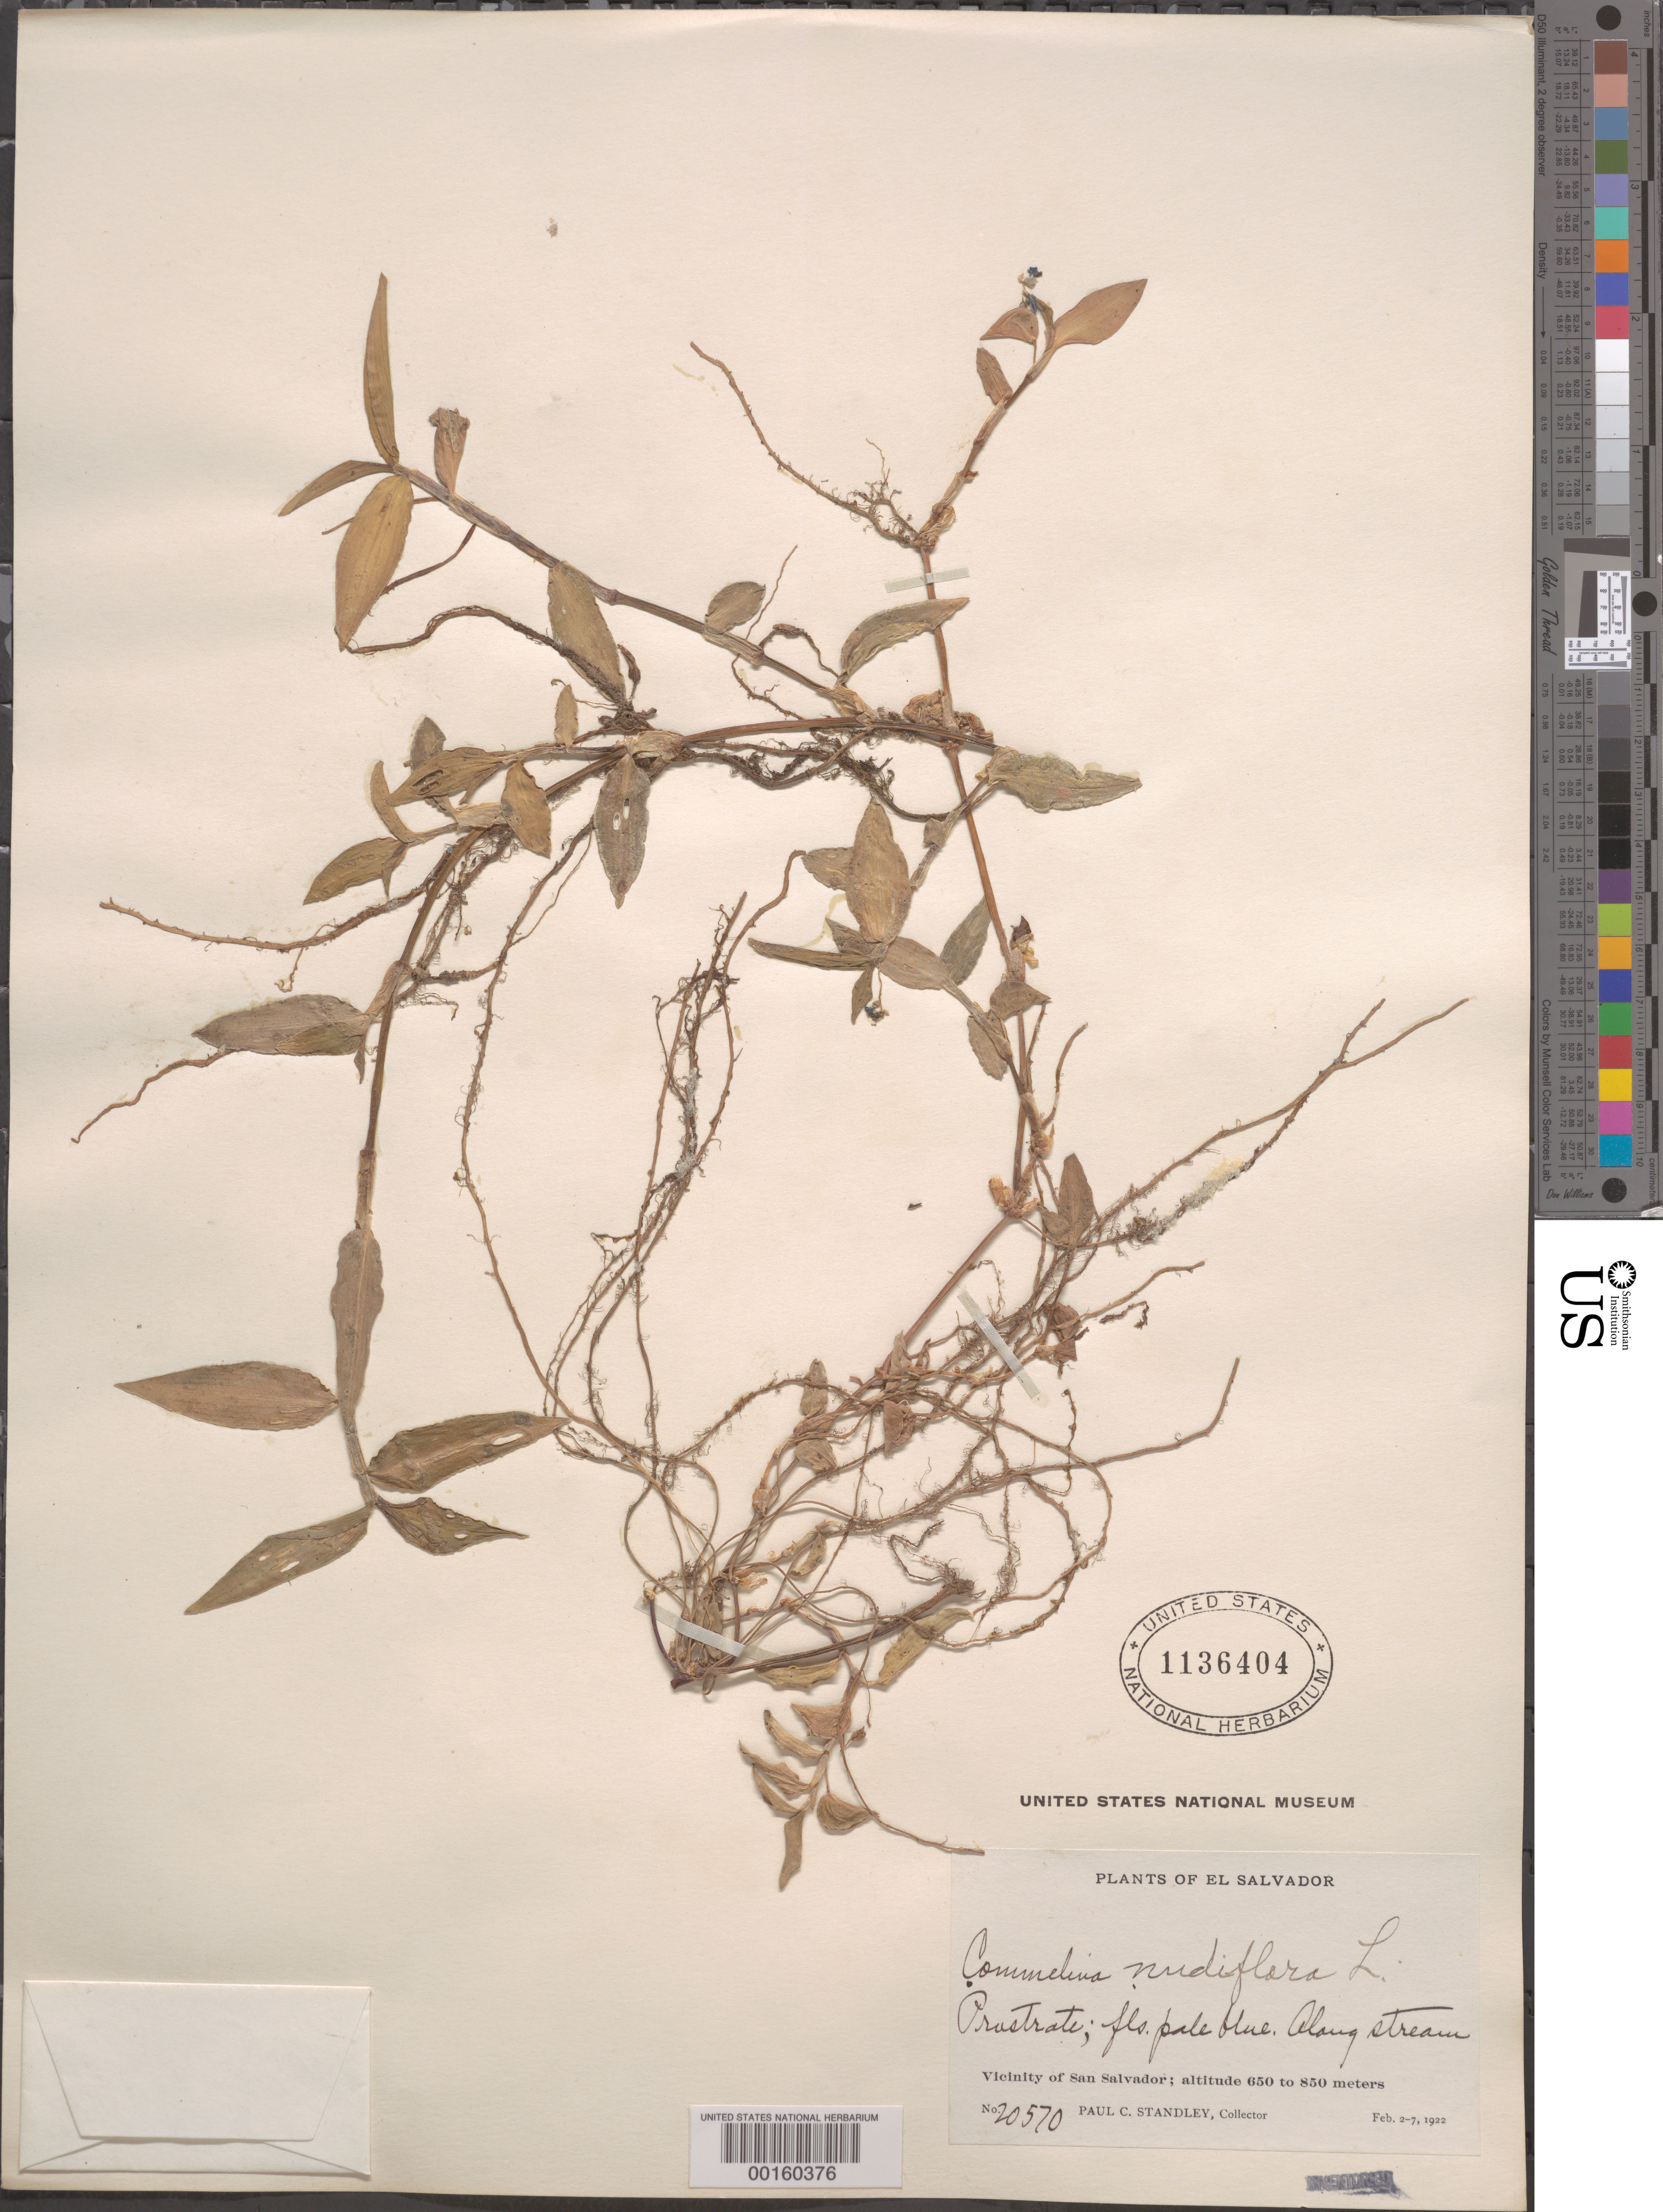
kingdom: Plantae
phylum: Tracheophyta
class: Liliopsida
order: Commelinales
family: Commelinaceae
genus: Commelina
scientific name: Commelina diffusa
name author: Burm. f.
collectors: P. C. Standley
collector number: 20570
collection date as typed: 02 Feb 1922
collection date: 1922-02-02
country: El Salvador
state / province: San Salvador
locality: San salvador and vicinity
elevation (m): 650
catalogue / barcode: US 1136404